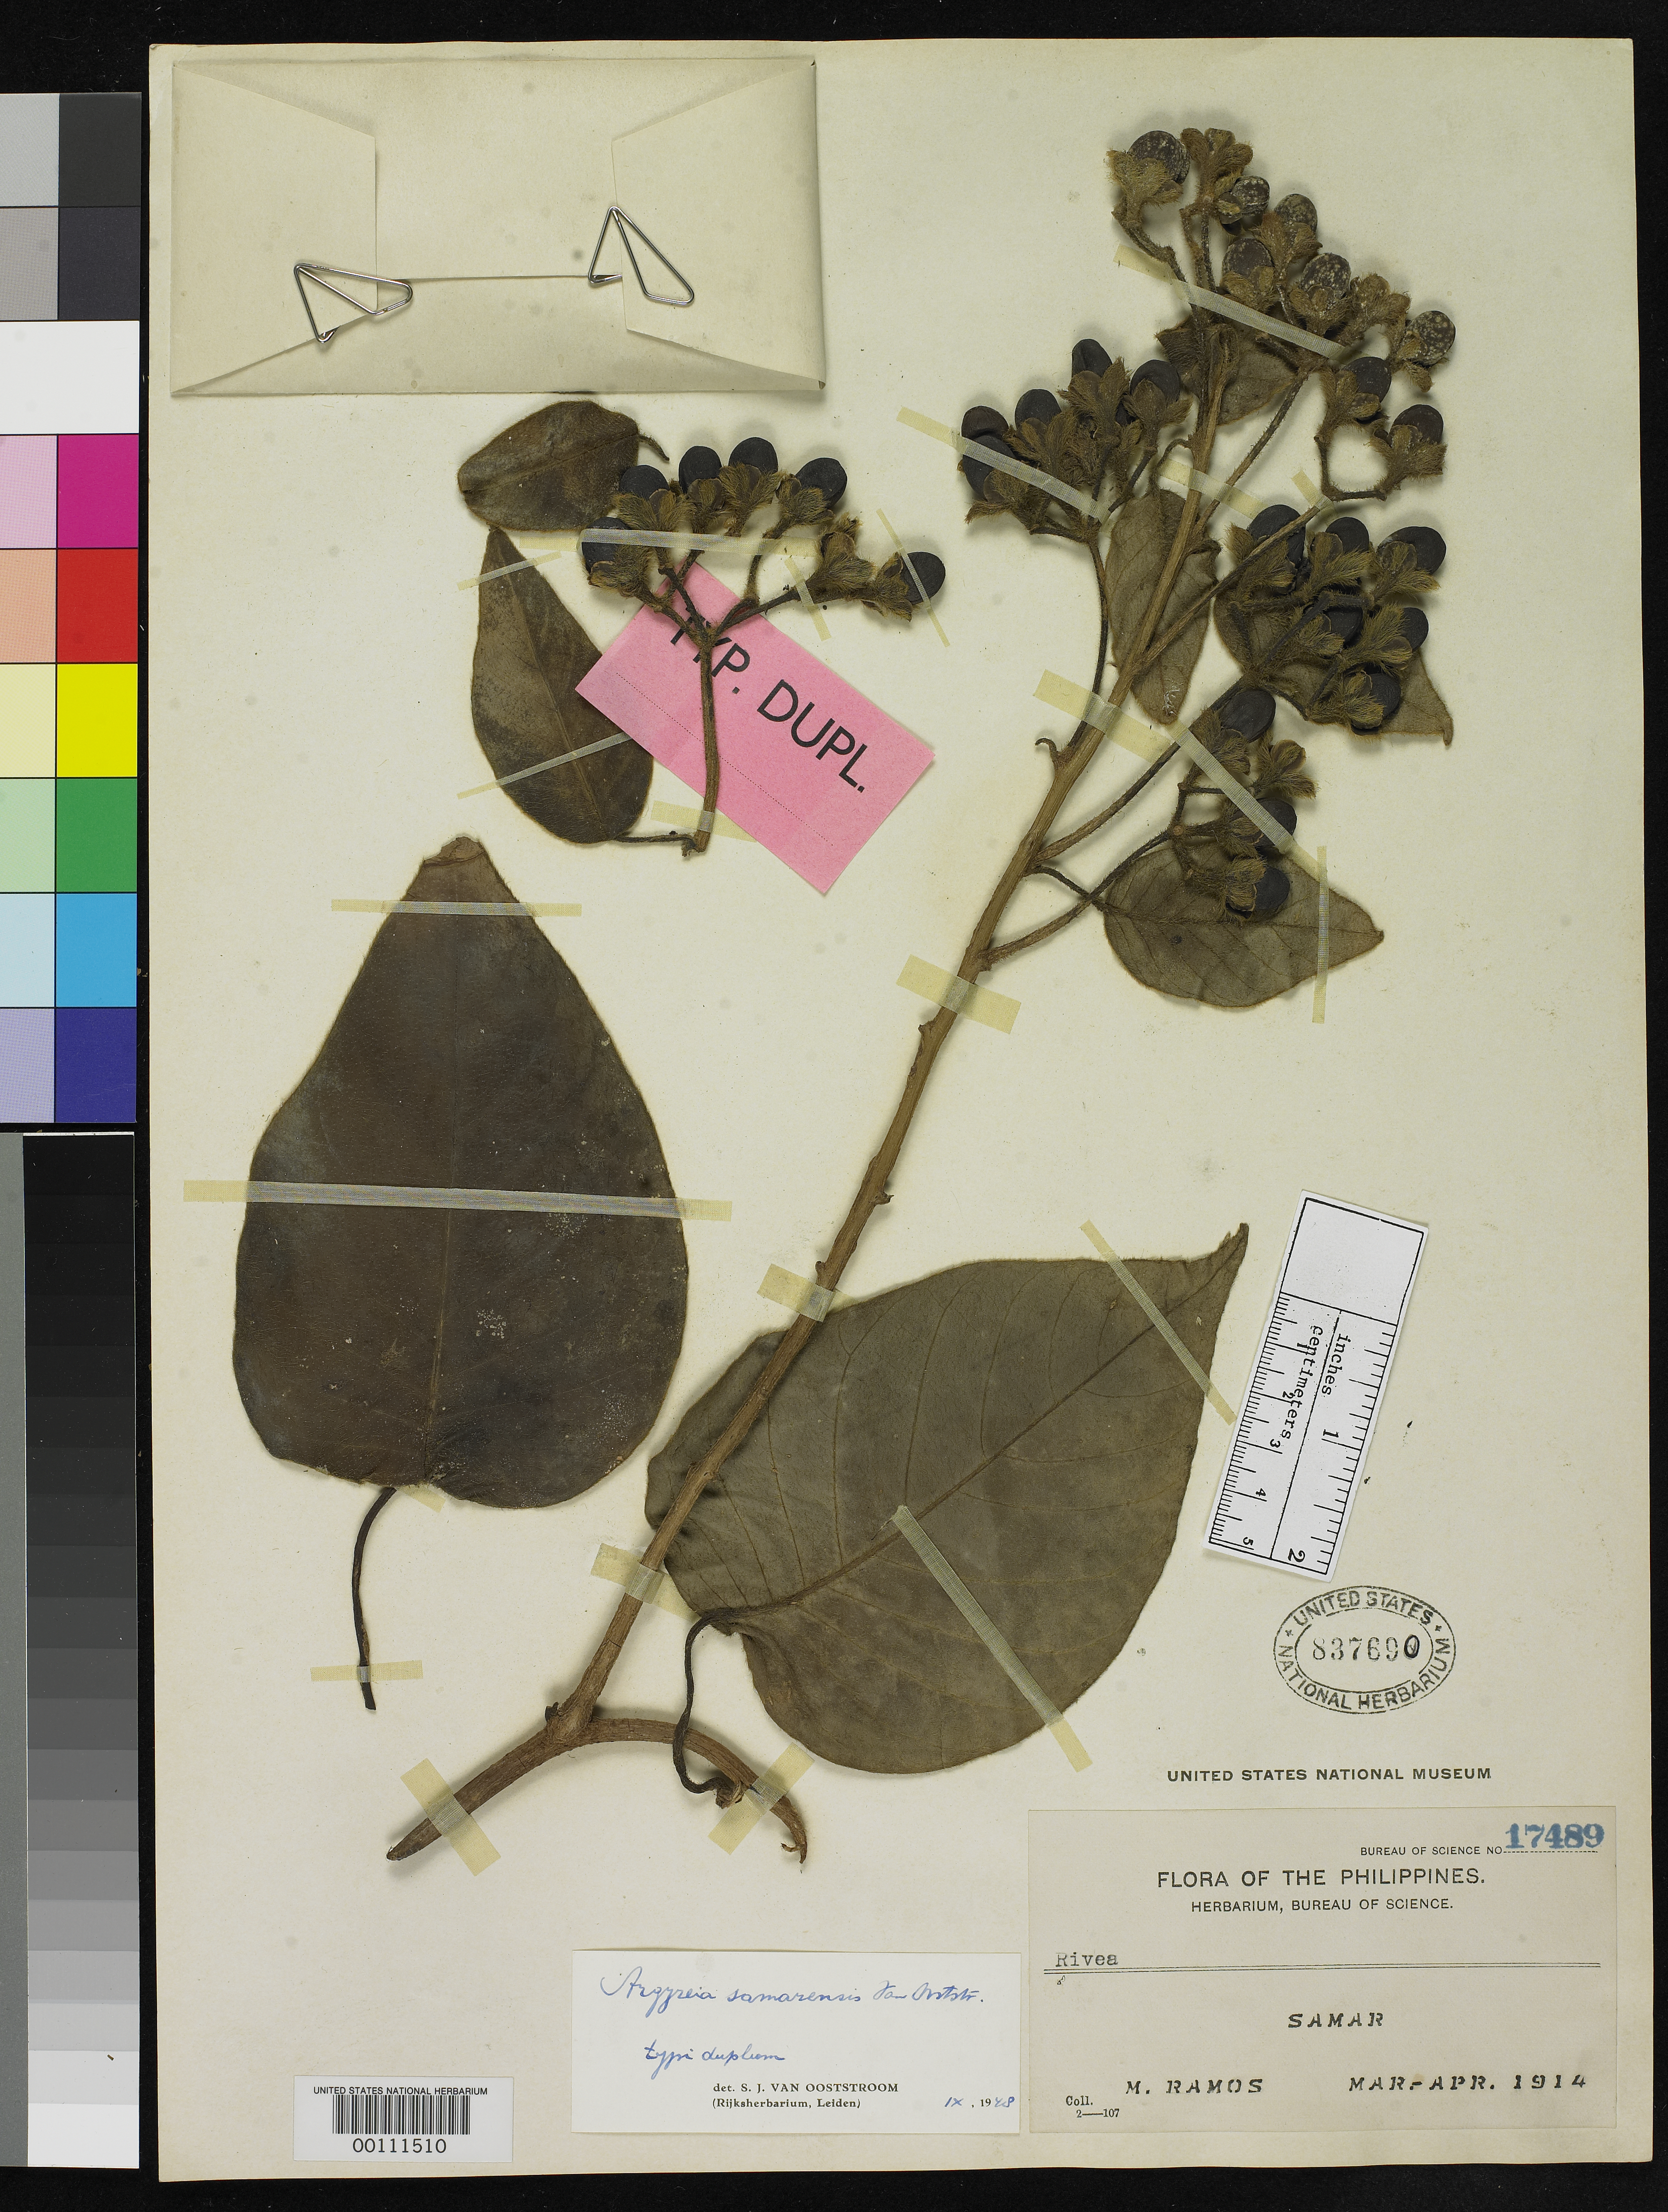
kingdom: Plantae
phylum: Tracheophyta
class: Magnoliopsida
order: Solanales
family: Convolvulaceae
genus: Argyreia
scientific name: Argyreia samarensis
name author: Ooststr.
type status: Isotype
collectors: M. Ramos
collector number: Bur. Sci. 17489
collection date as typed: Mar 1914 to -- Apr 1914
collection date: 1914-03/1914-04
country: Philippines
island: Samar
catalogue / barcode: US 837690